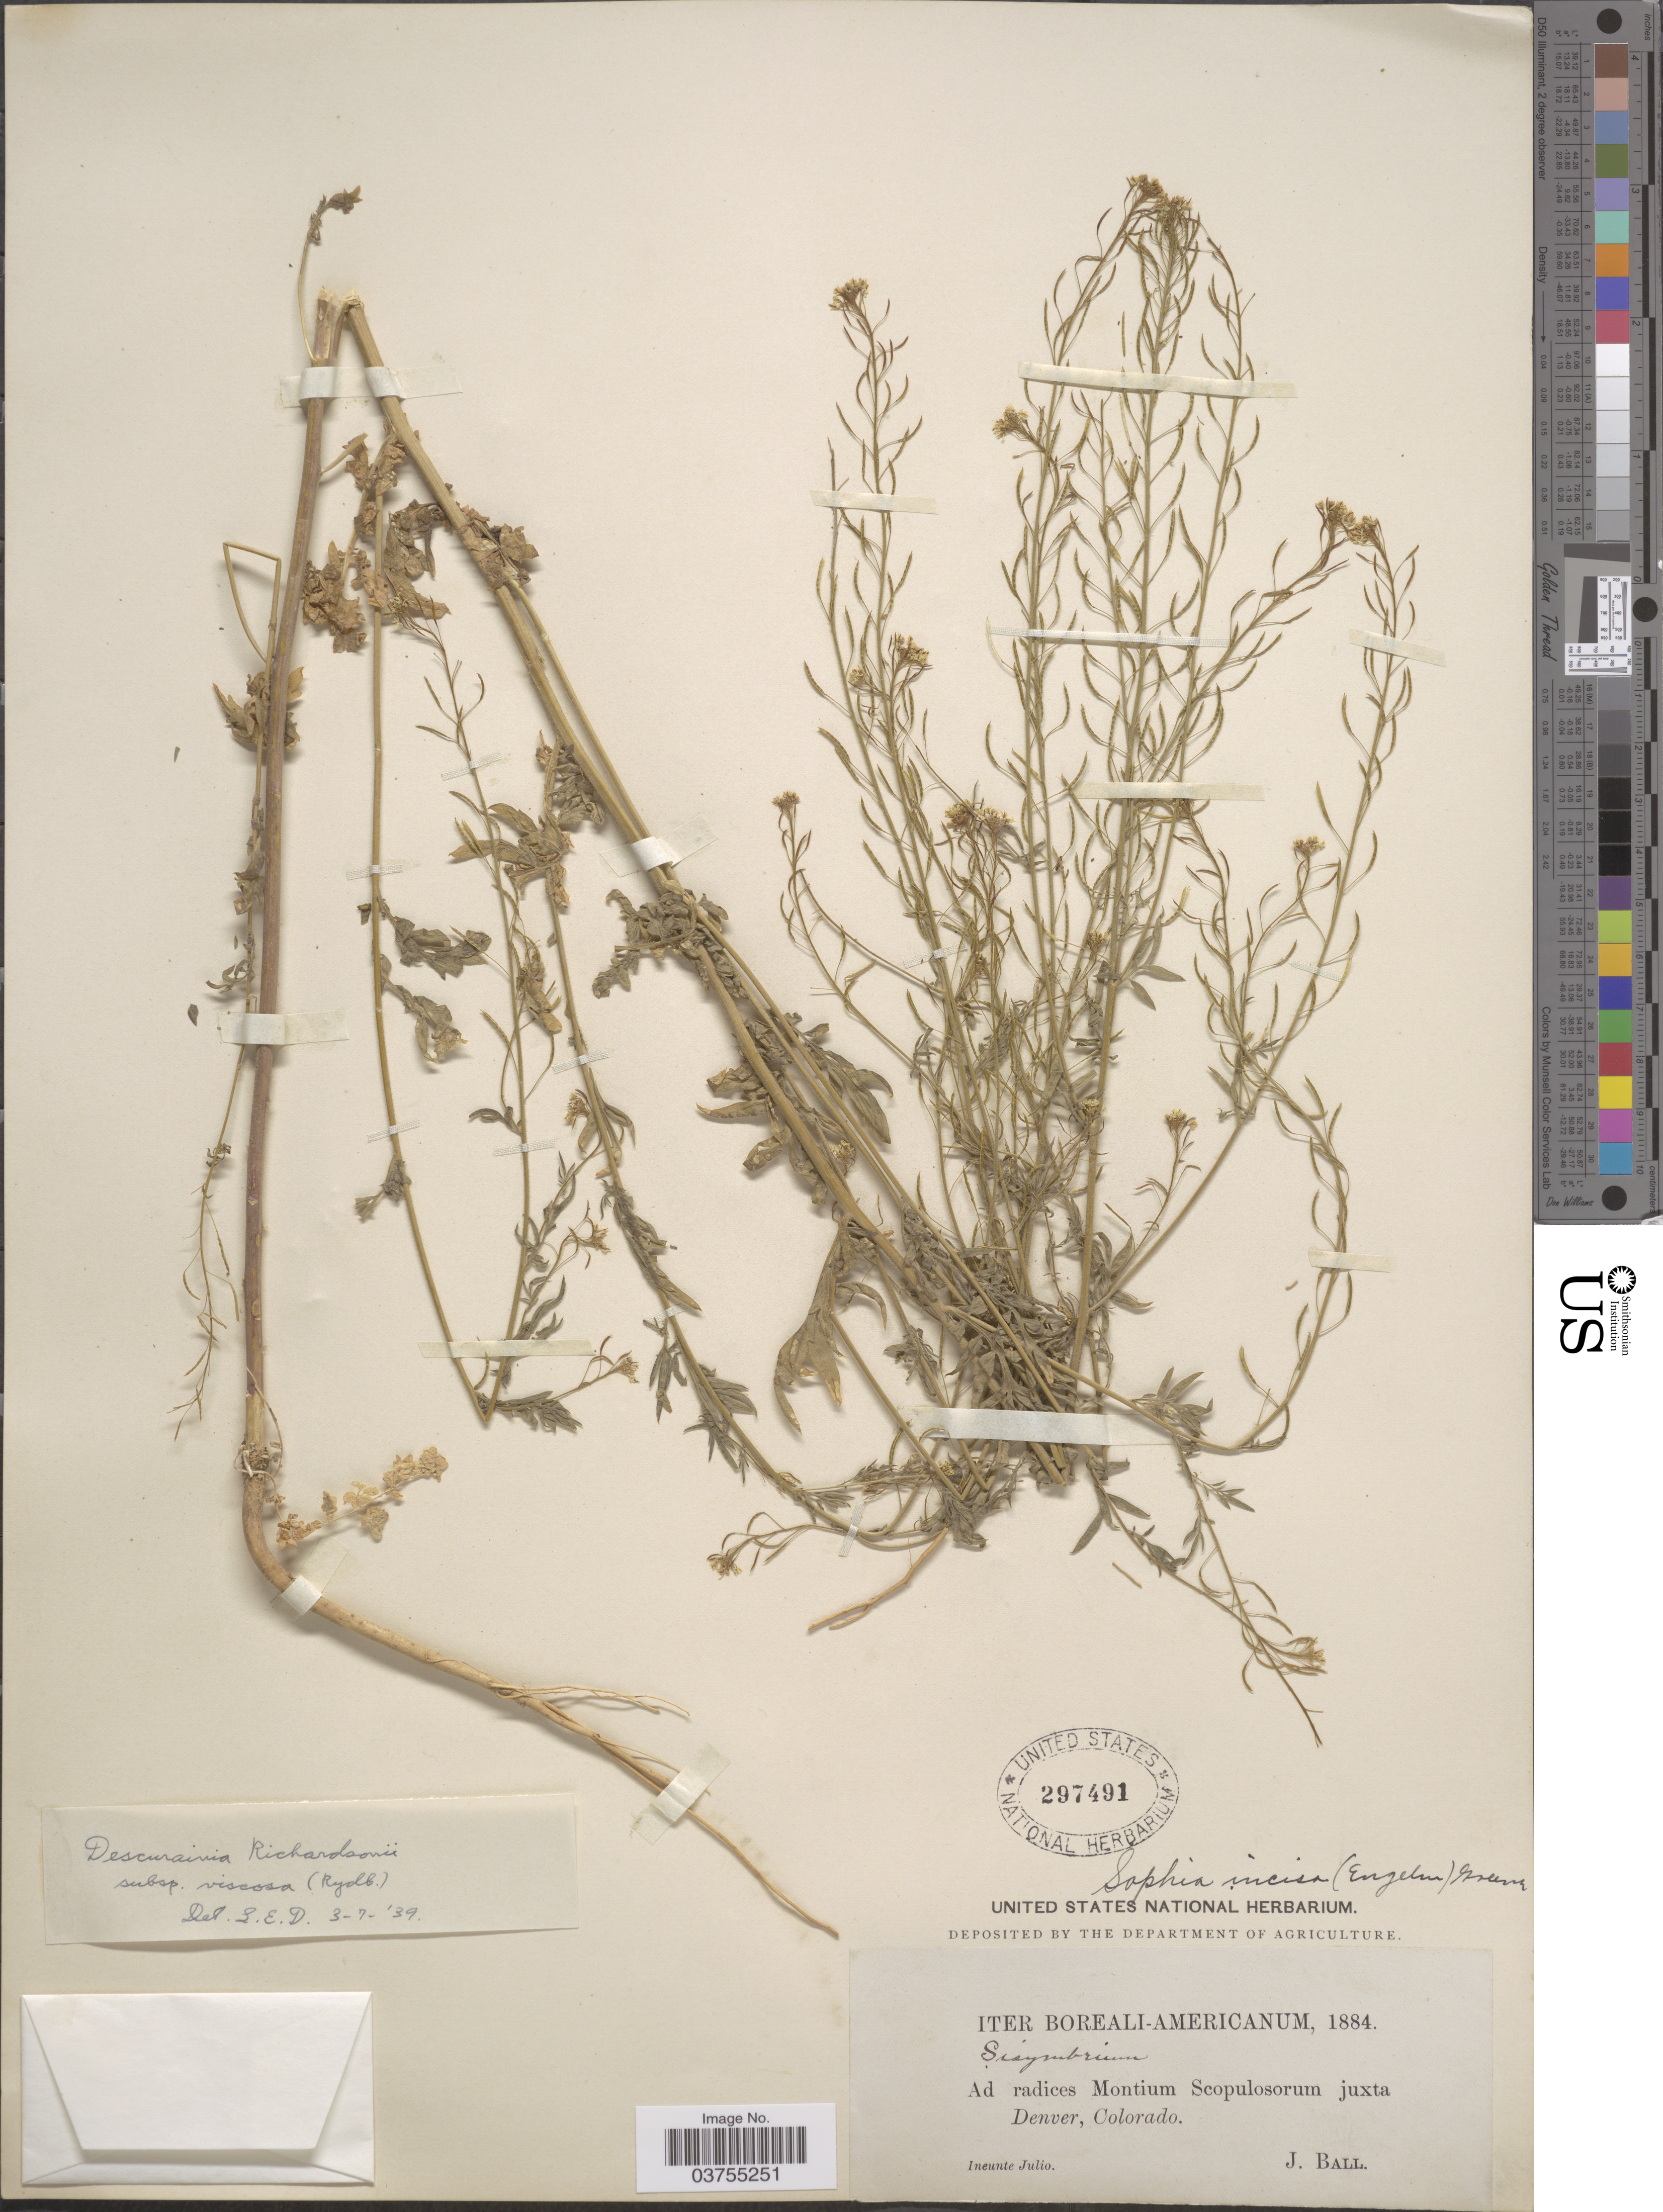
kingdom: Plantae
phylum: Tracheophyta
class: Magnoliopsida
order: Brassicales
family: Brassicaceae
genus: Descurainia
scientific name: Descurainia richardsonii subsp. viscosa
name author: (Rydb.) Detling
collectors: J. Ball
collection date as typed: Ineunte Julio 1884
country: United States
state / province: Colorado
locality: Ad radices Montium Scopulosorum juxta Denver.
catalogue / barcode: US 297491